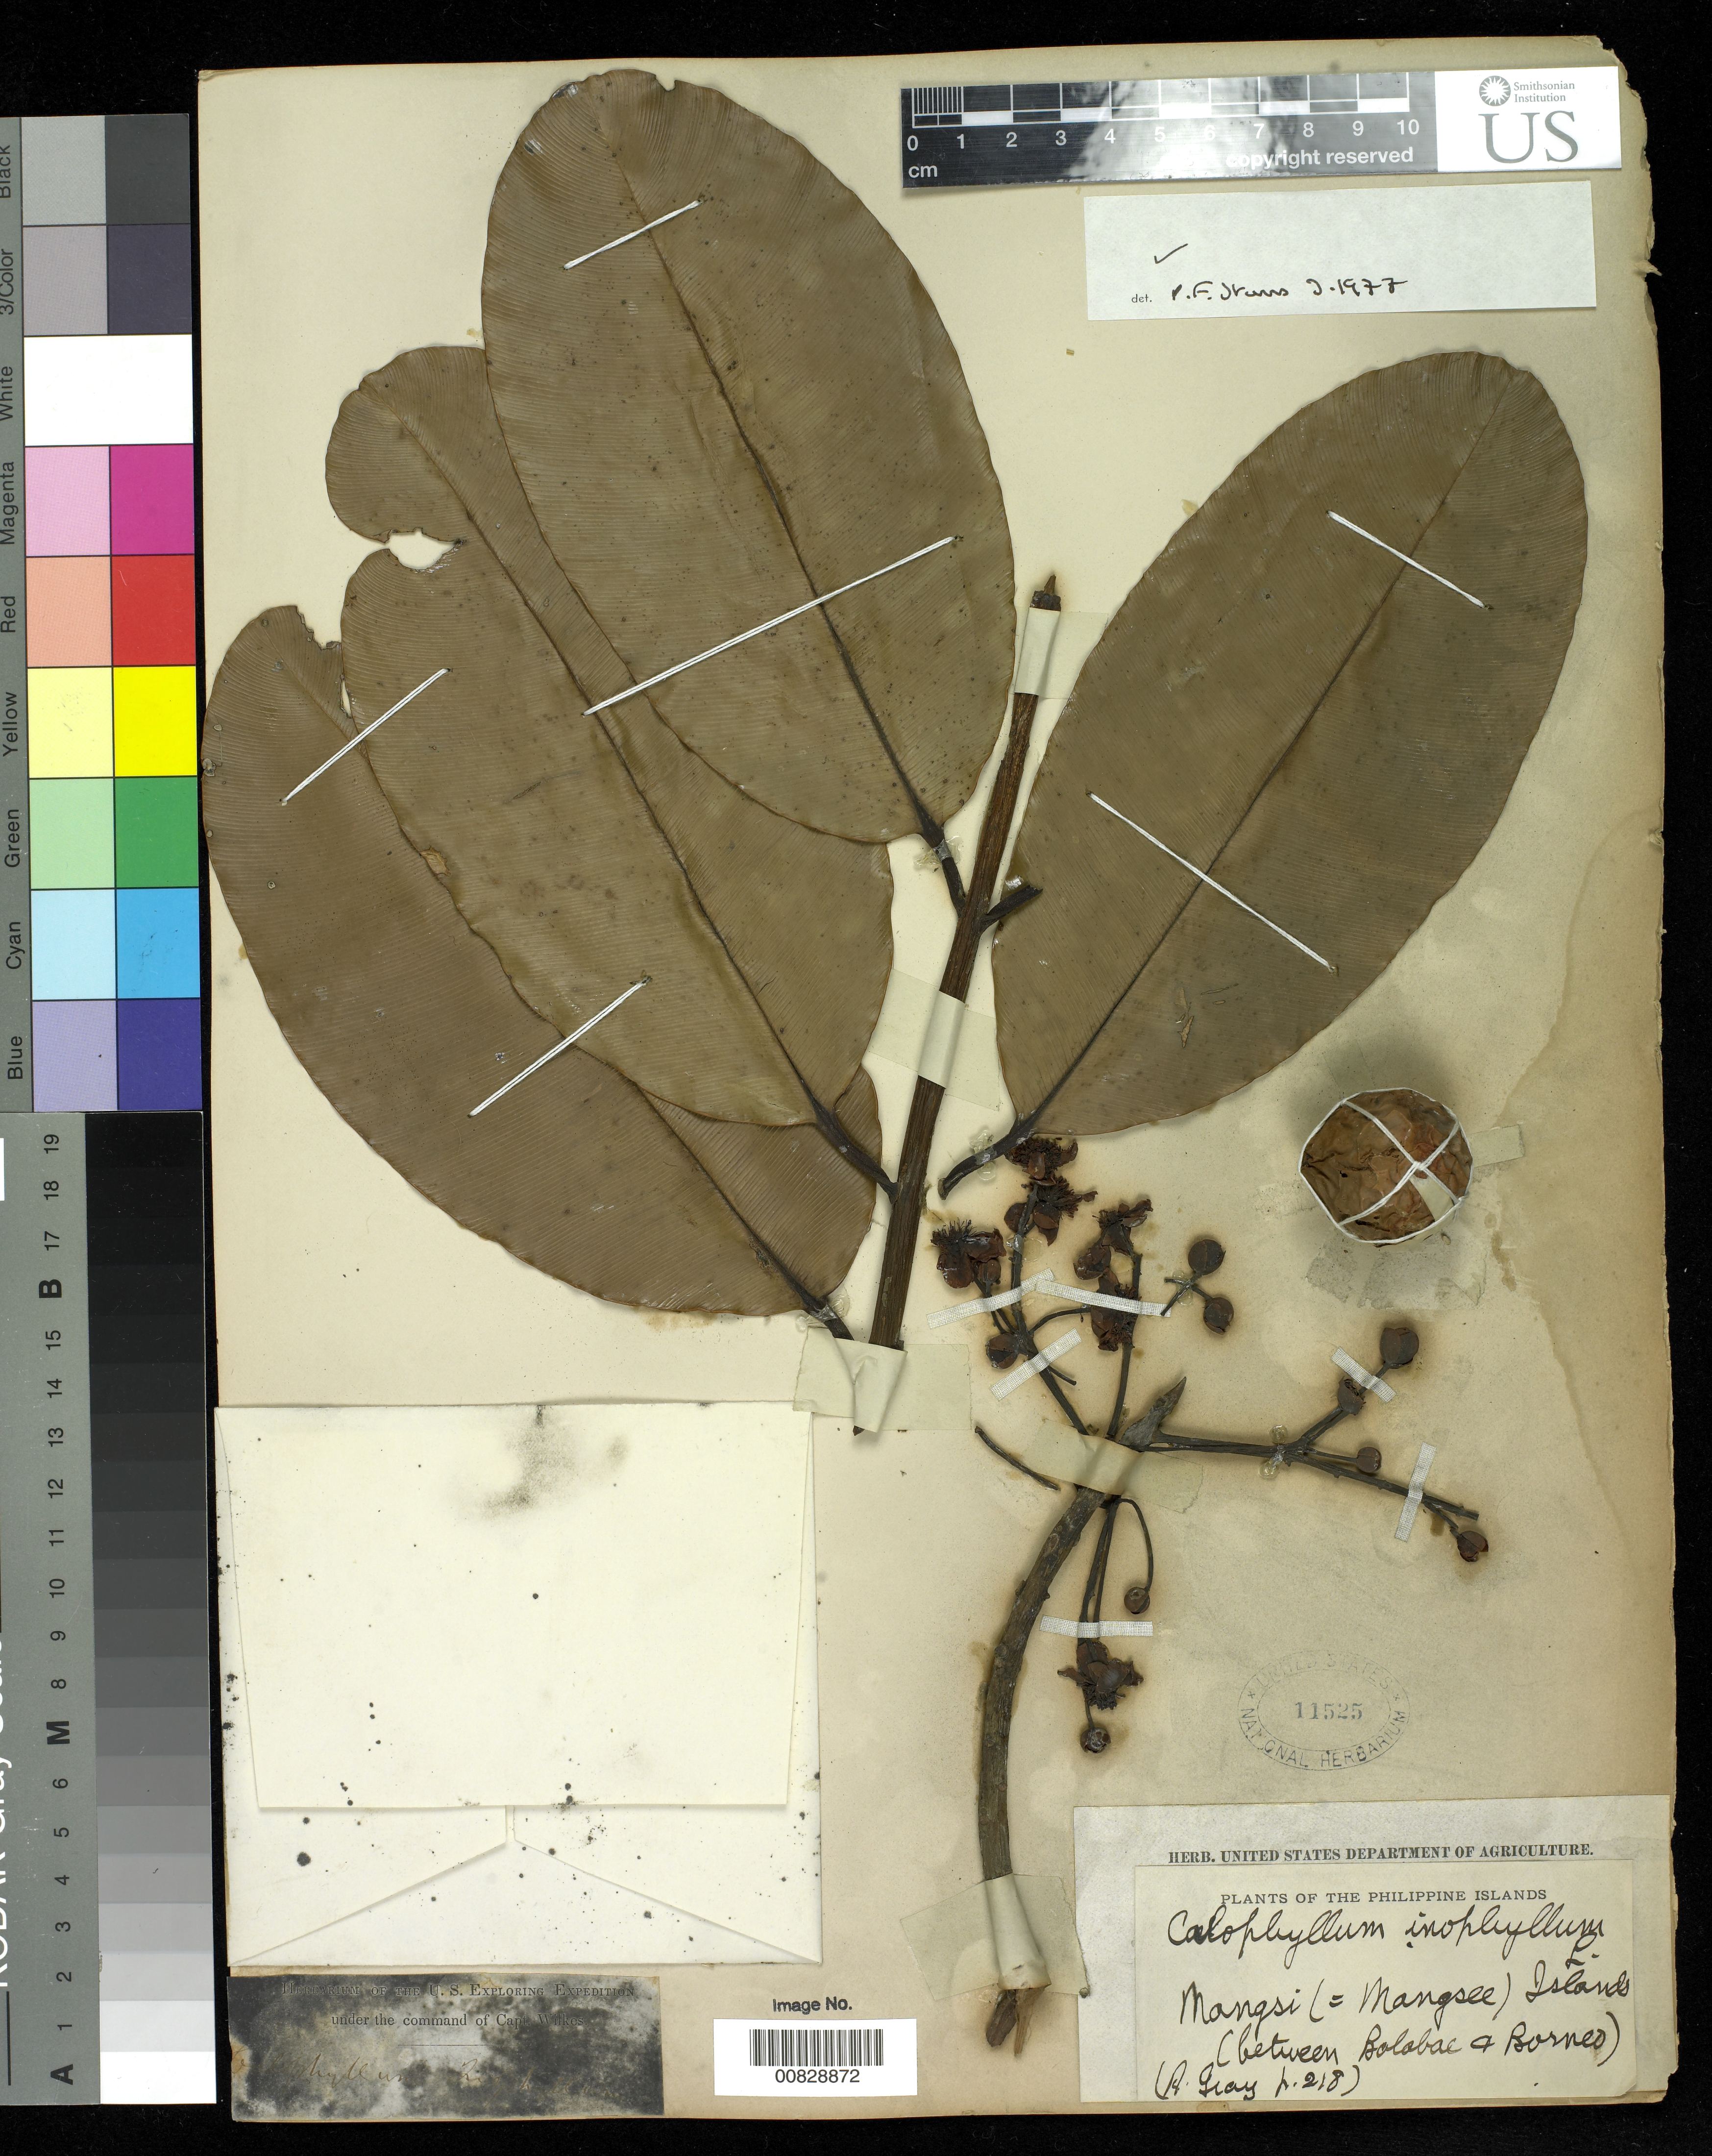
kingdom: Plantae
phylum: Tracheophyta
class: Magnoliopsida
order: Malpighiales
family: Calophyllaceae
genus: Calophyllum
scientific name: Calophyllum inophyllum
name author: L.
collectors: Wilkes Explor. Exped.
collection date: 1838/1842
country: Philippines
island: Mangsee Islands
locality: Mangsi (=Mangsee) Islands, between Balabac & Borneo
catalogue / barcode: US 11525